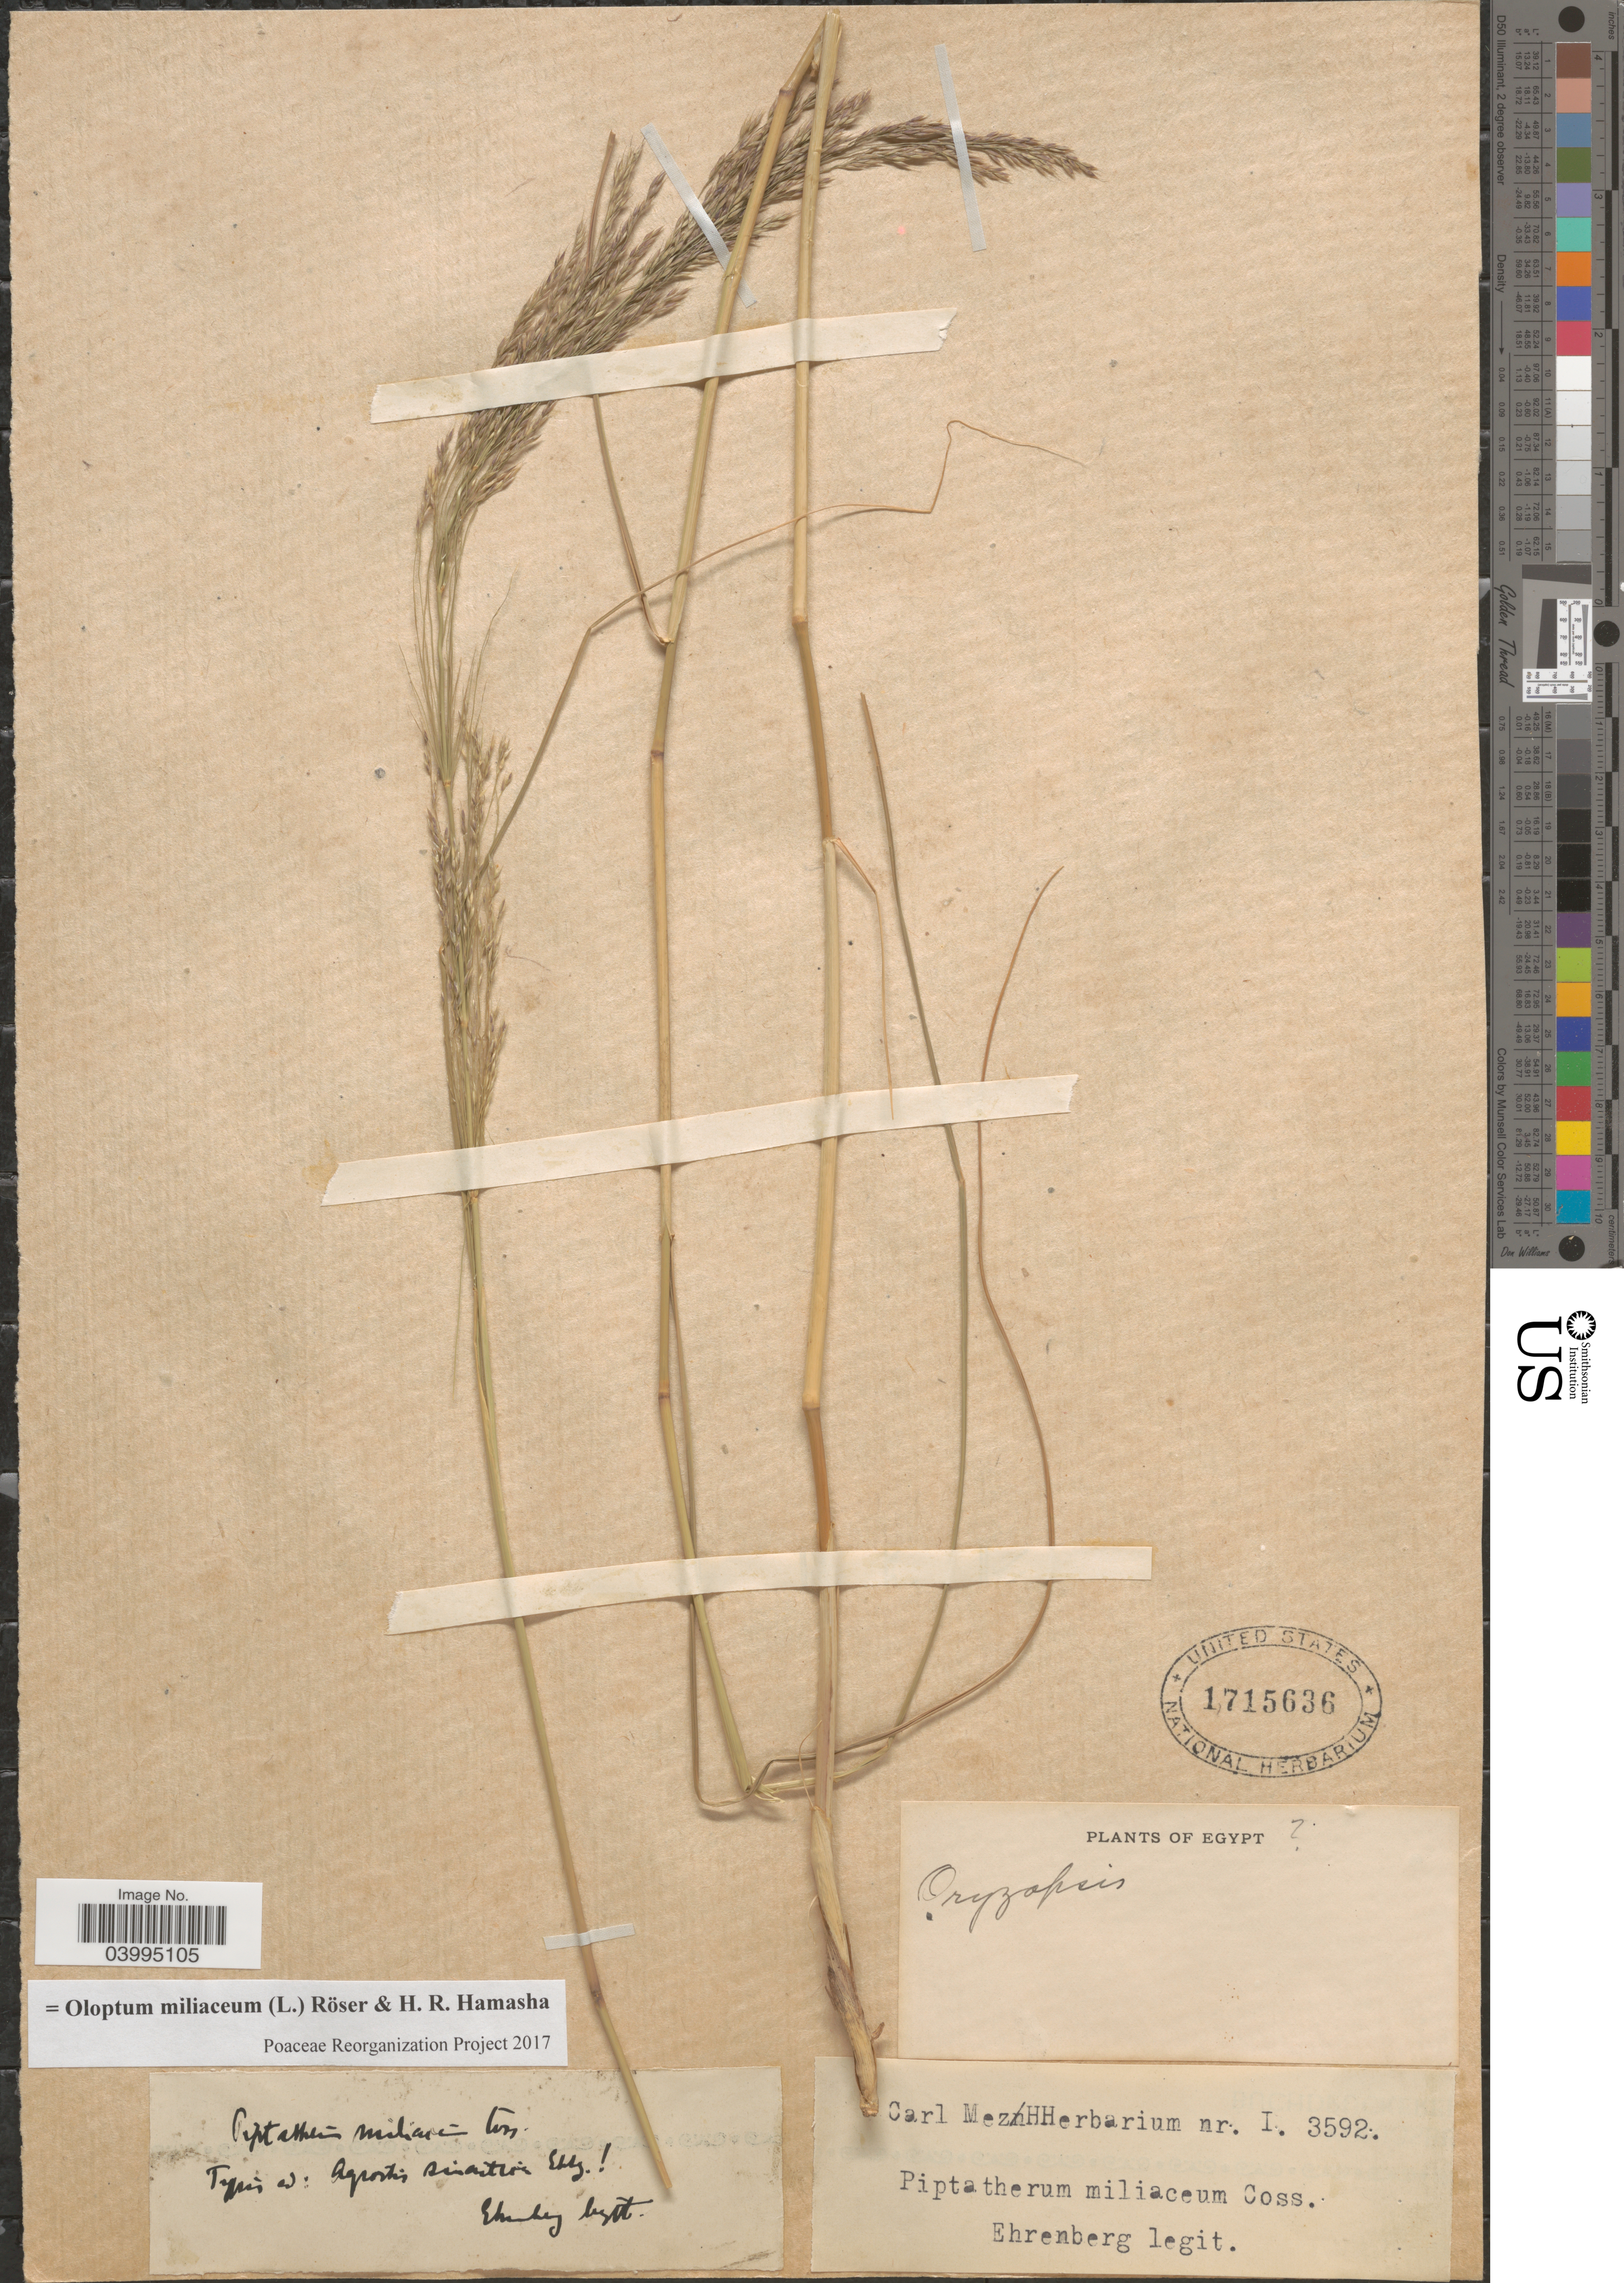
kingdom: Plantae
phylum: Tracheophyta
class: Liliopsida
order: Poales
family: Poaceae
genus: Oloptum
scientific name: Oloptum miliaceum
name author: Röser & H. R. Hamasha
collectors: -. Ehrenberg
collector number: I.3592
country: Egypt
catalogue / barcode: US 1715636